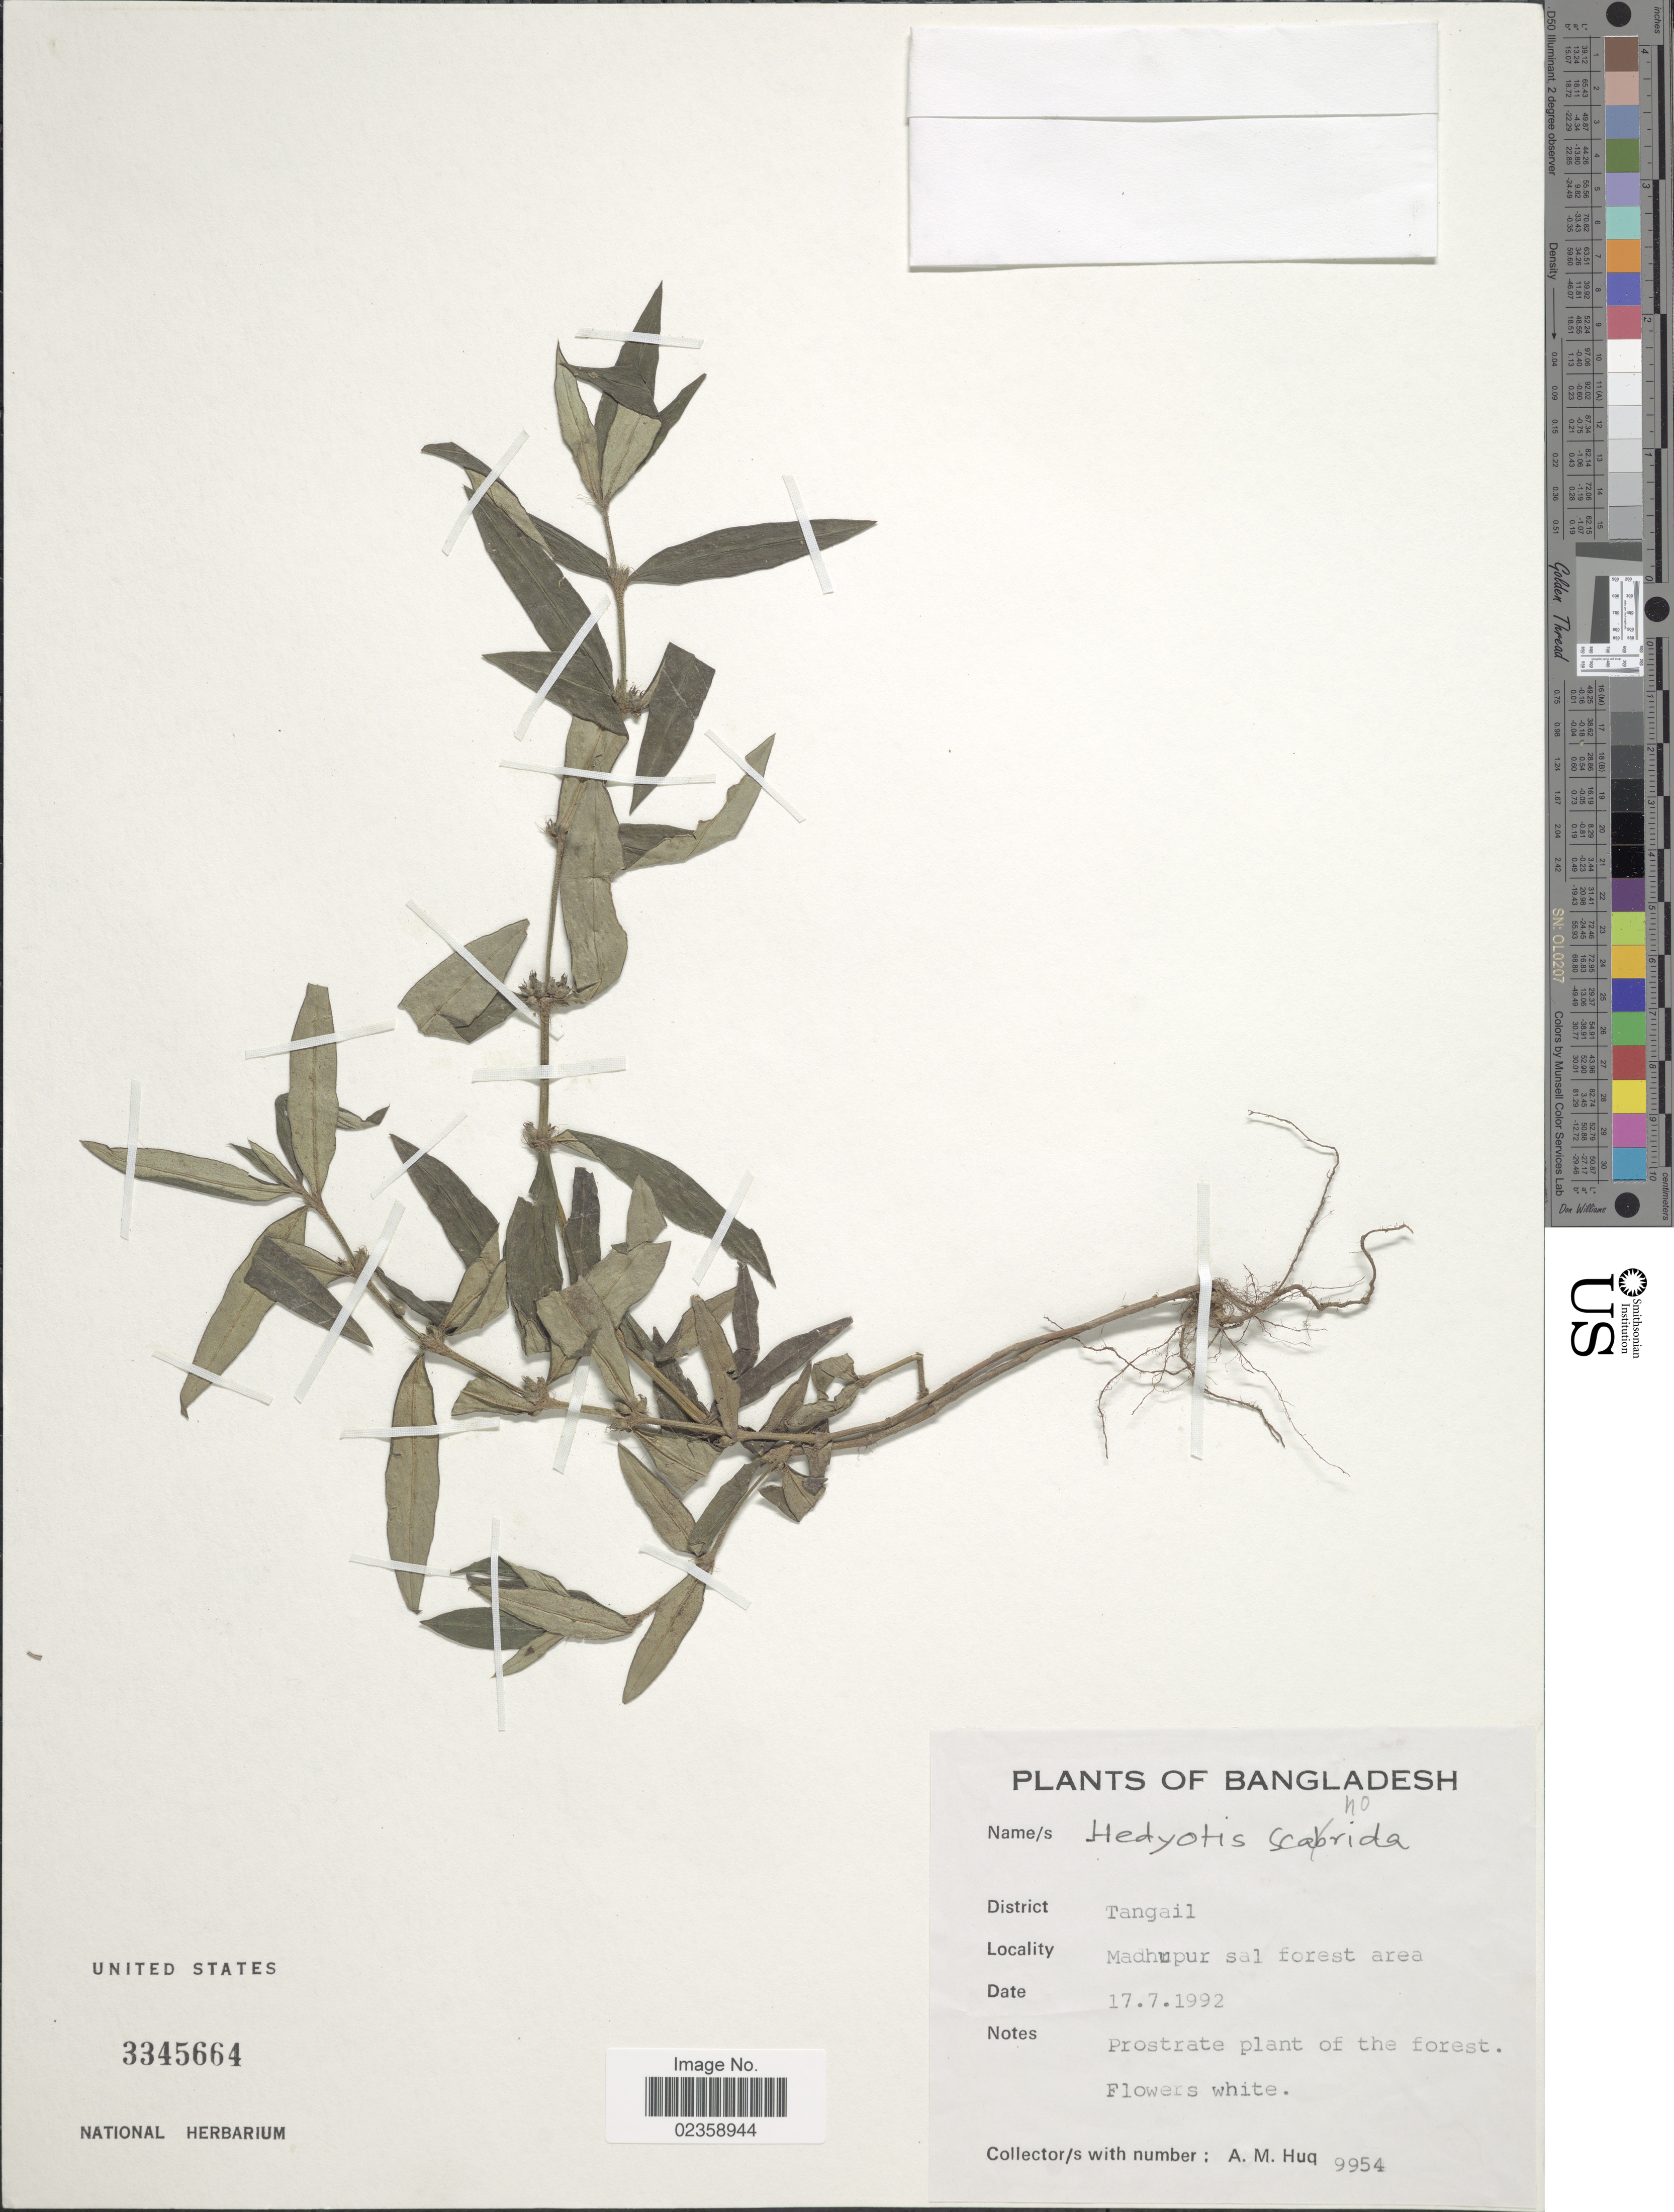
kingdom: Plantae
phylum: Tracheophyta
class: Magnoliopsida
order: Gentianales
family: Rubiaceae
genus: Oldenlandia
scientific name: Oldenlandia sp.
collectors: A. M. Huq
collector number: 9954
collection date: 1992-07-17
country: Bangladesh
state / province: Dhaka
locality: District Tangail. Madhupur sal forest area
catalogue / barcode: US 3345664